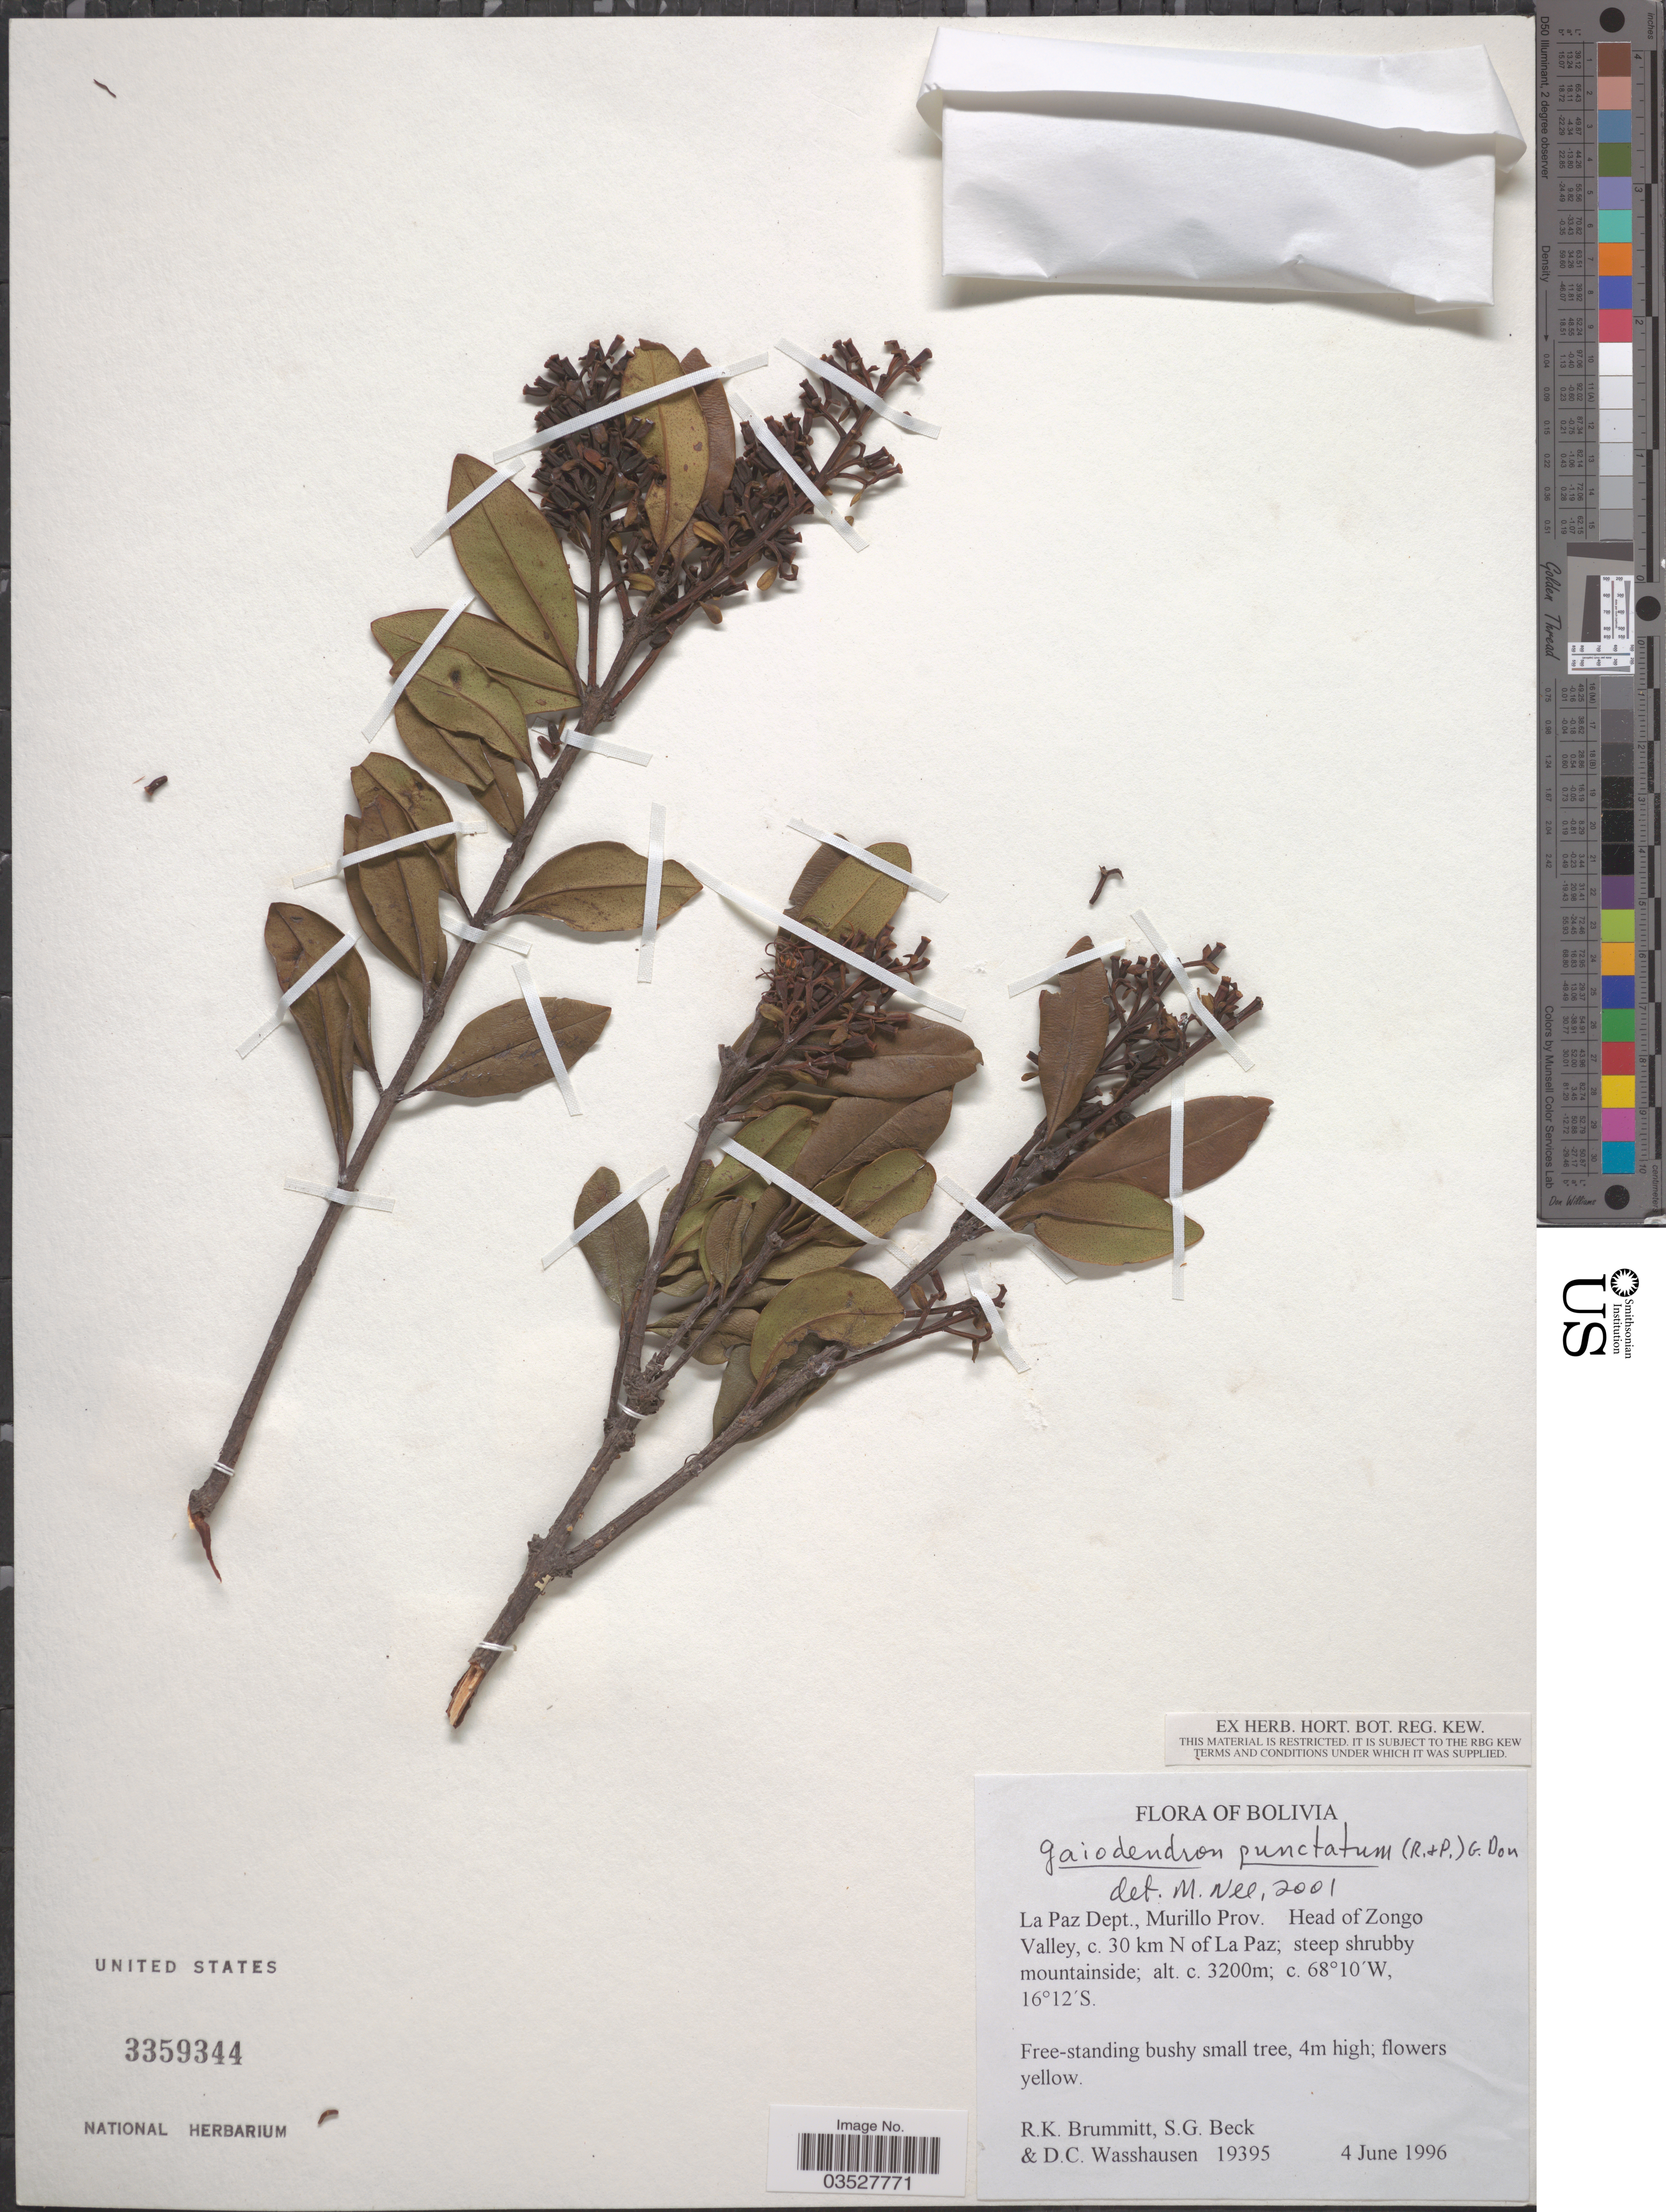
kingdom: Plantae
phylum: Tracheophyta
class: Magnoliopsida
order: Santalales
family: Loranthaceae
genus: Gaiadendron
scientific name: Gaiadendron punctatum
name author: (Ruiz & Pav.) G. Don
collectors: R. Brummitt, S. G. Beck & D. C. Wasshausen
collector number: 19395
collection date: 1996-06-04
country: Bolivia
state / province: La Paz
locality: La Paz Dept., Murillo Prov. Head of Zongo Valley, c. 30 km N of La Paz.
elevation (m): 3200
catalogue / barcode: US 3359344